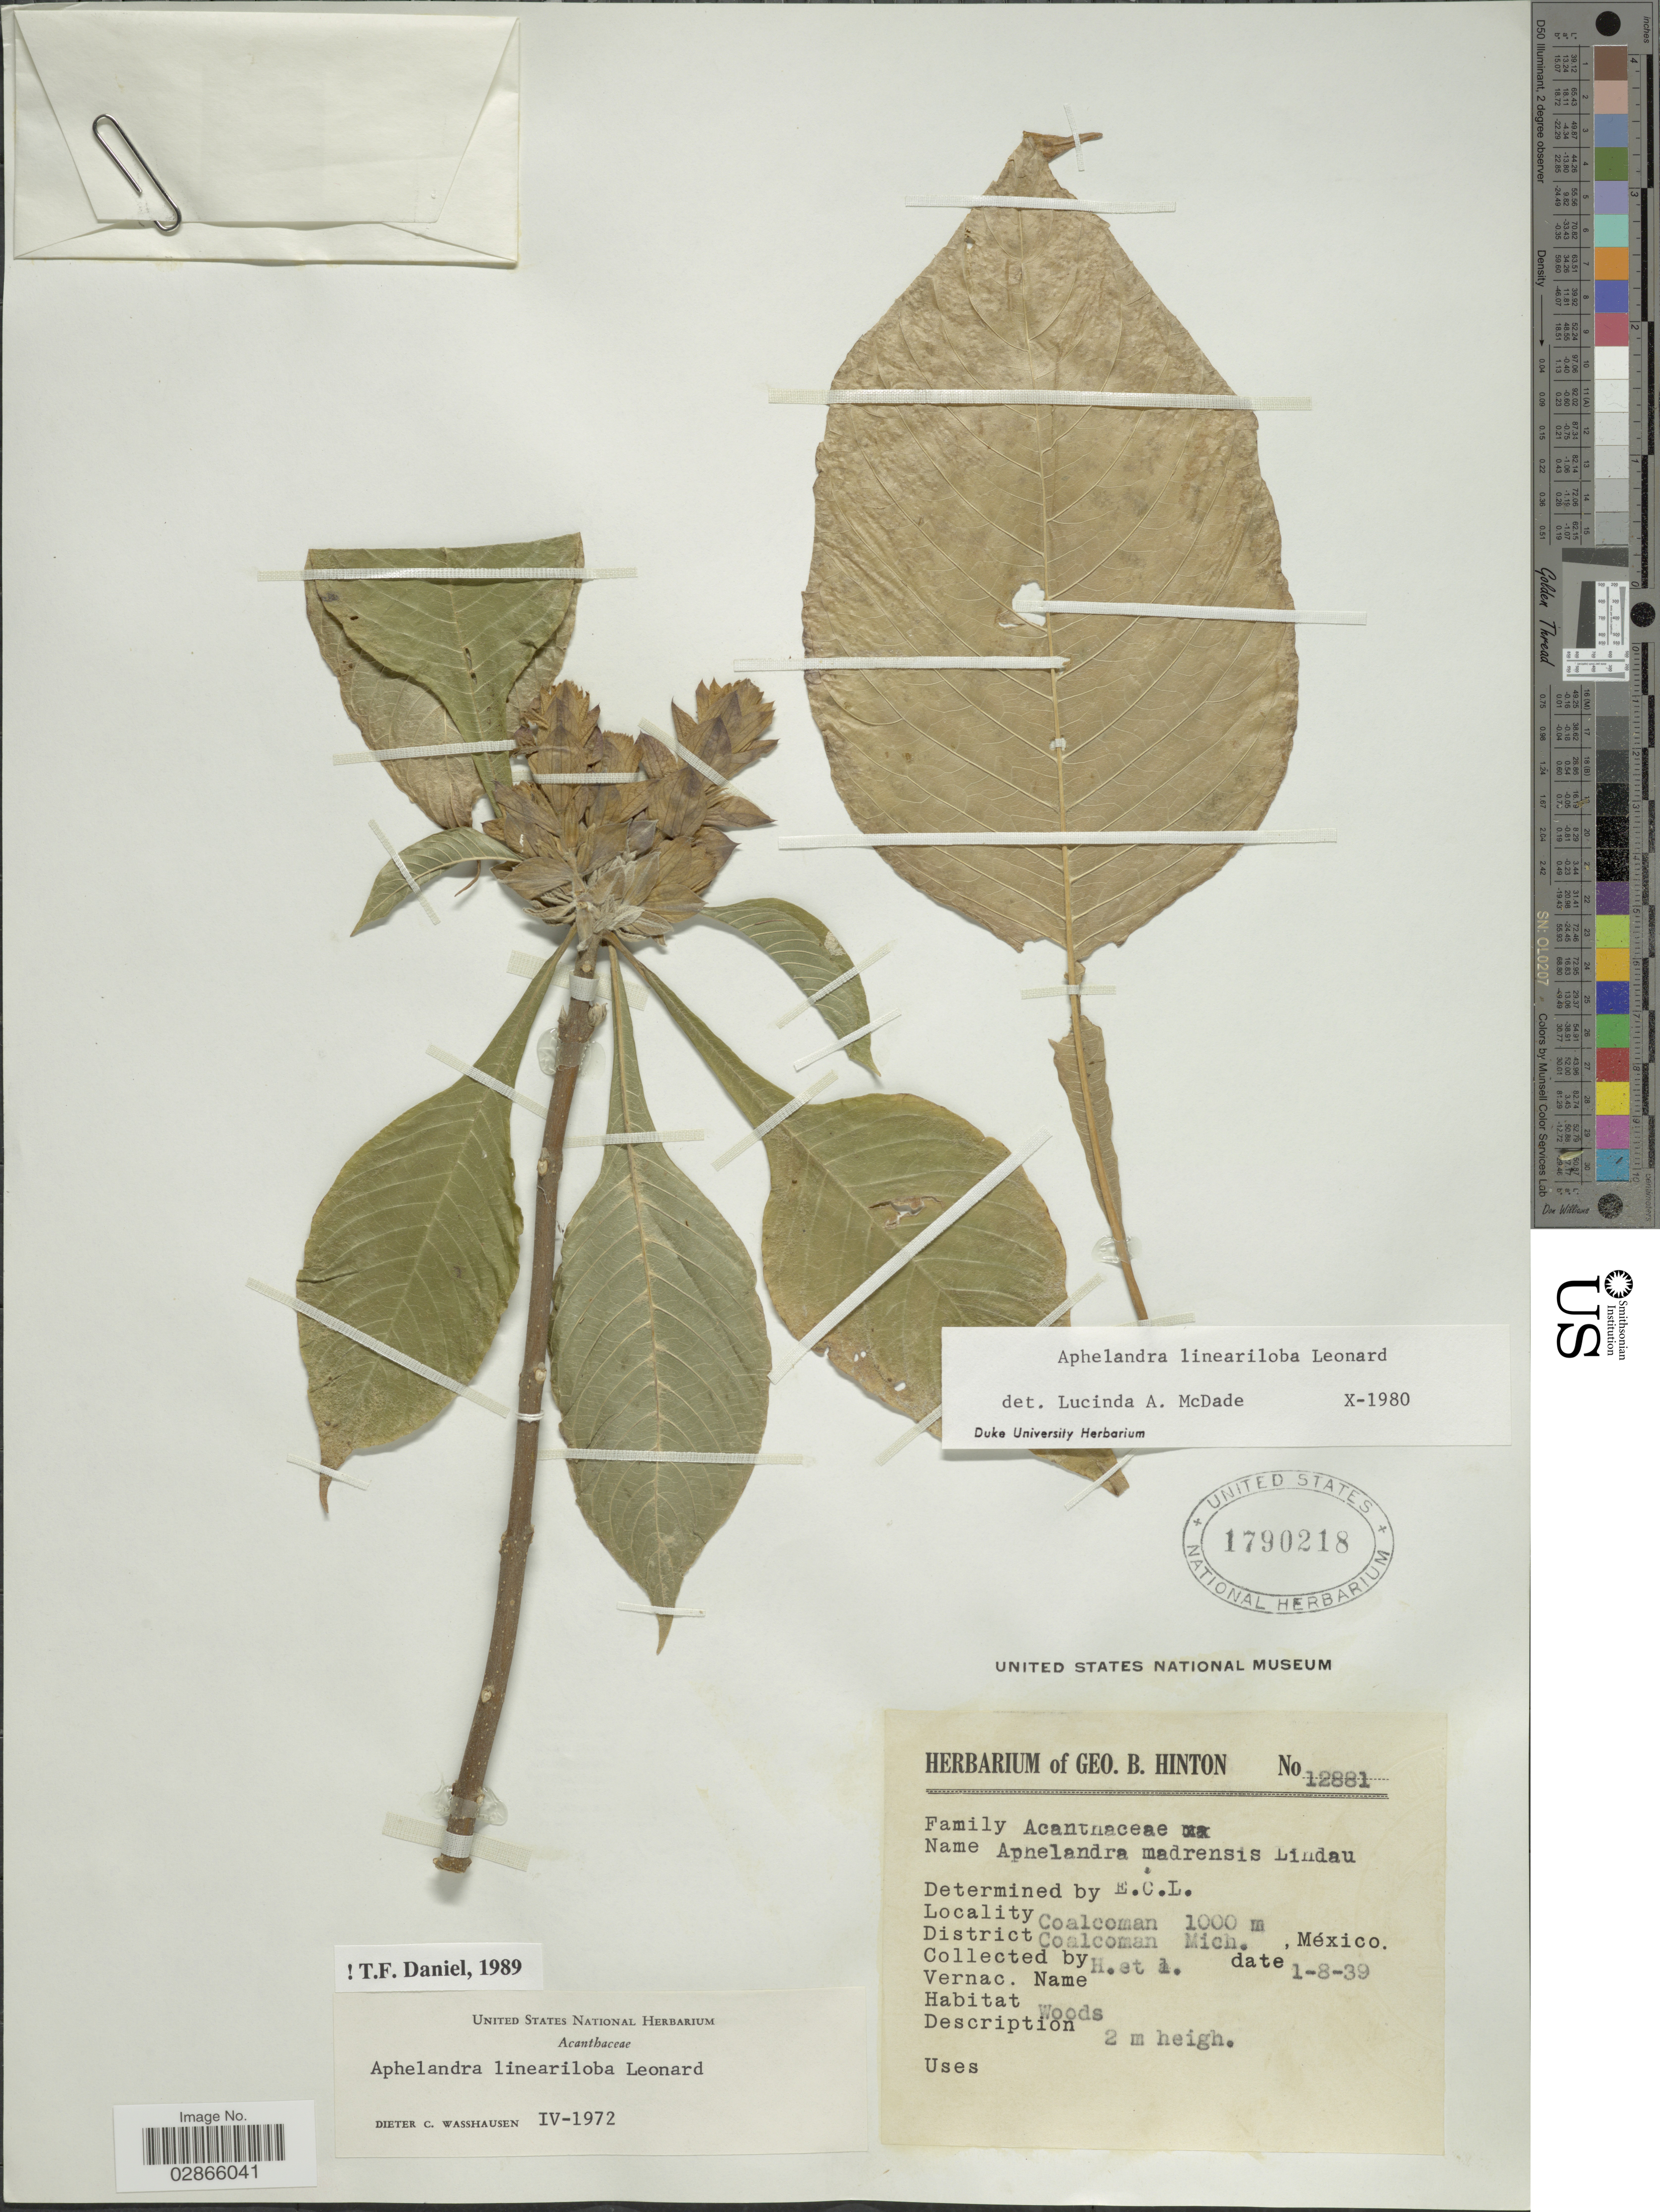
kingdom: Plantae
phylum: Tracheophyta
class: Magnoliopsida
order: Lamiales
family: Acanthaceae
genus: Aphelandra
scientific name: Aphelandra lineariloba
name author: Leonard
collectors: G. B. Hinton & et al.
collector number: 12881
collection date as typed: Transcribed d/m/y: 1/8/39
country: Mexico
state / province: Michoacán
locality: Coalcoman. District Coalcoman. Mich.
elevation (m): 1000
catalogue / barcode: US 1790218